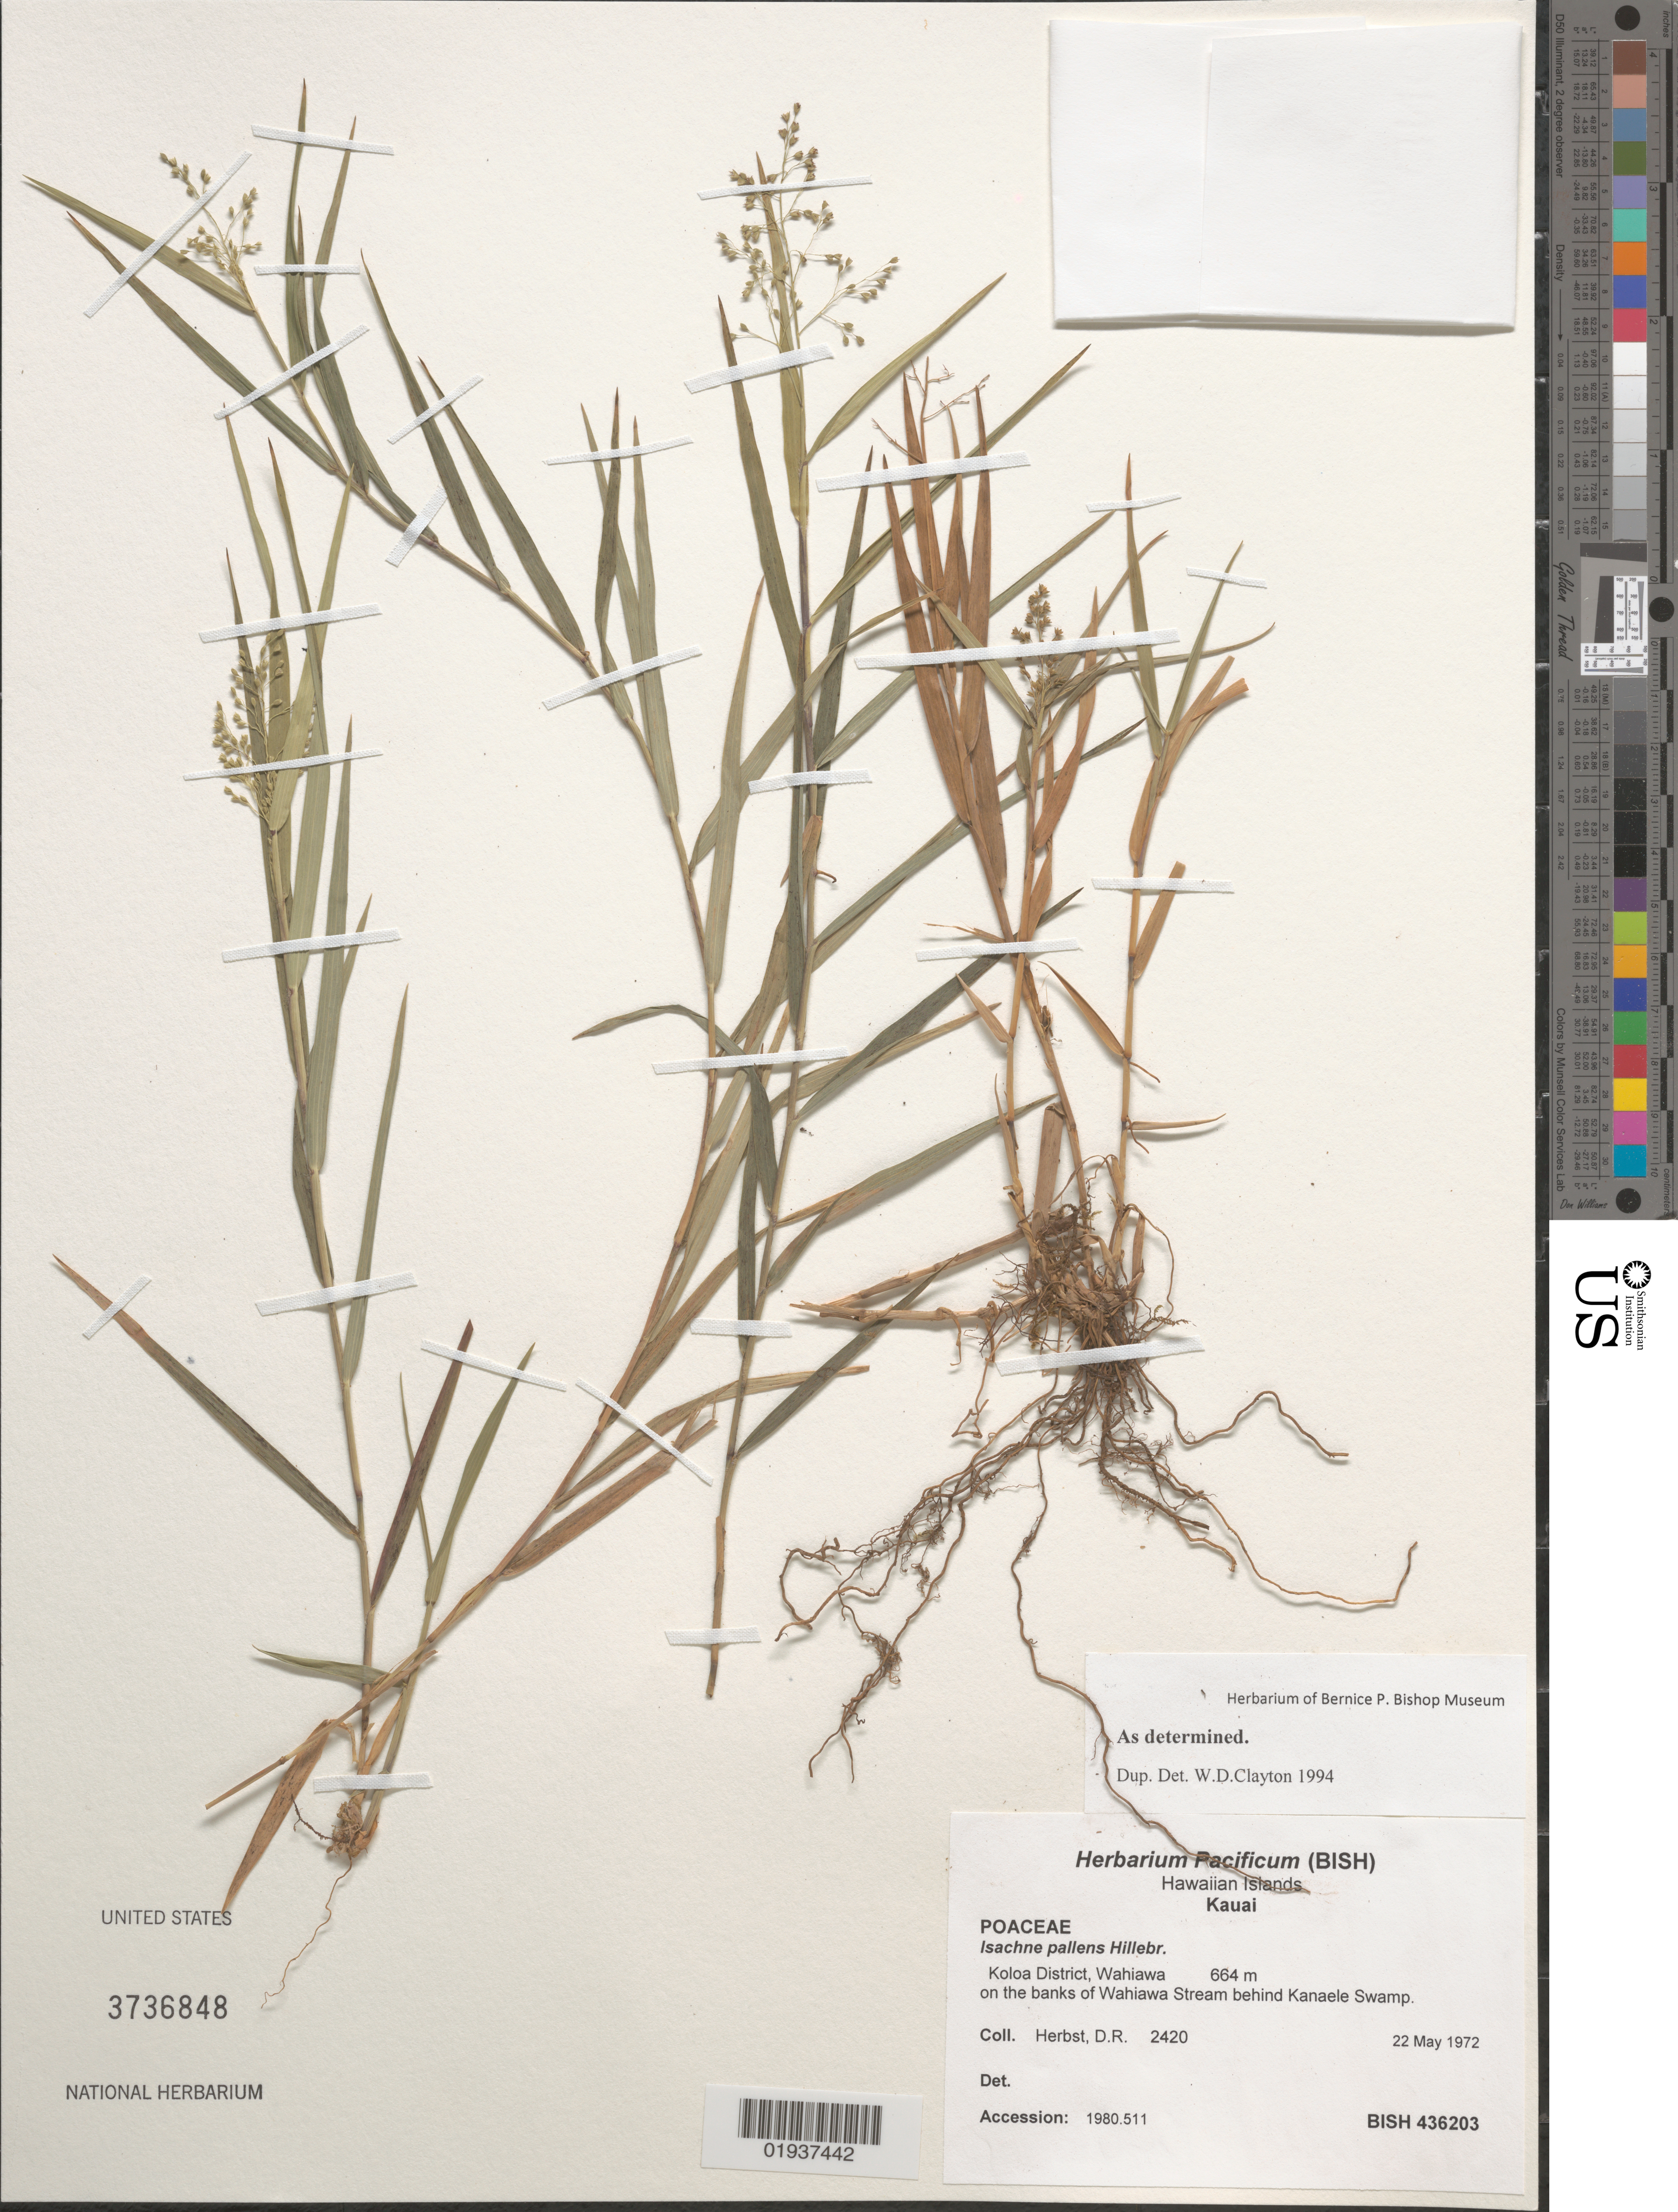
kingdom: Plantae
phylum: Tracheophyta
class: Liliopsida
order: Poales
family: Poaceae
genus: Isachne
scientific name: Isachne pallens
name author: Hillebr.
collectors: D. R. Herbst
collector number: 2420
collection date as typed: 22 May 1972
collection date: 1972-05-22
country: United States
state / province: Hawaii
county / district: Kauai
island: Kaua'i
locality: Koloa District, Wahiawa, on the banks of Wahiawa Stream behind Kanaele Swamp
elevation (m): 664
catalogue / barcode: US 3736848